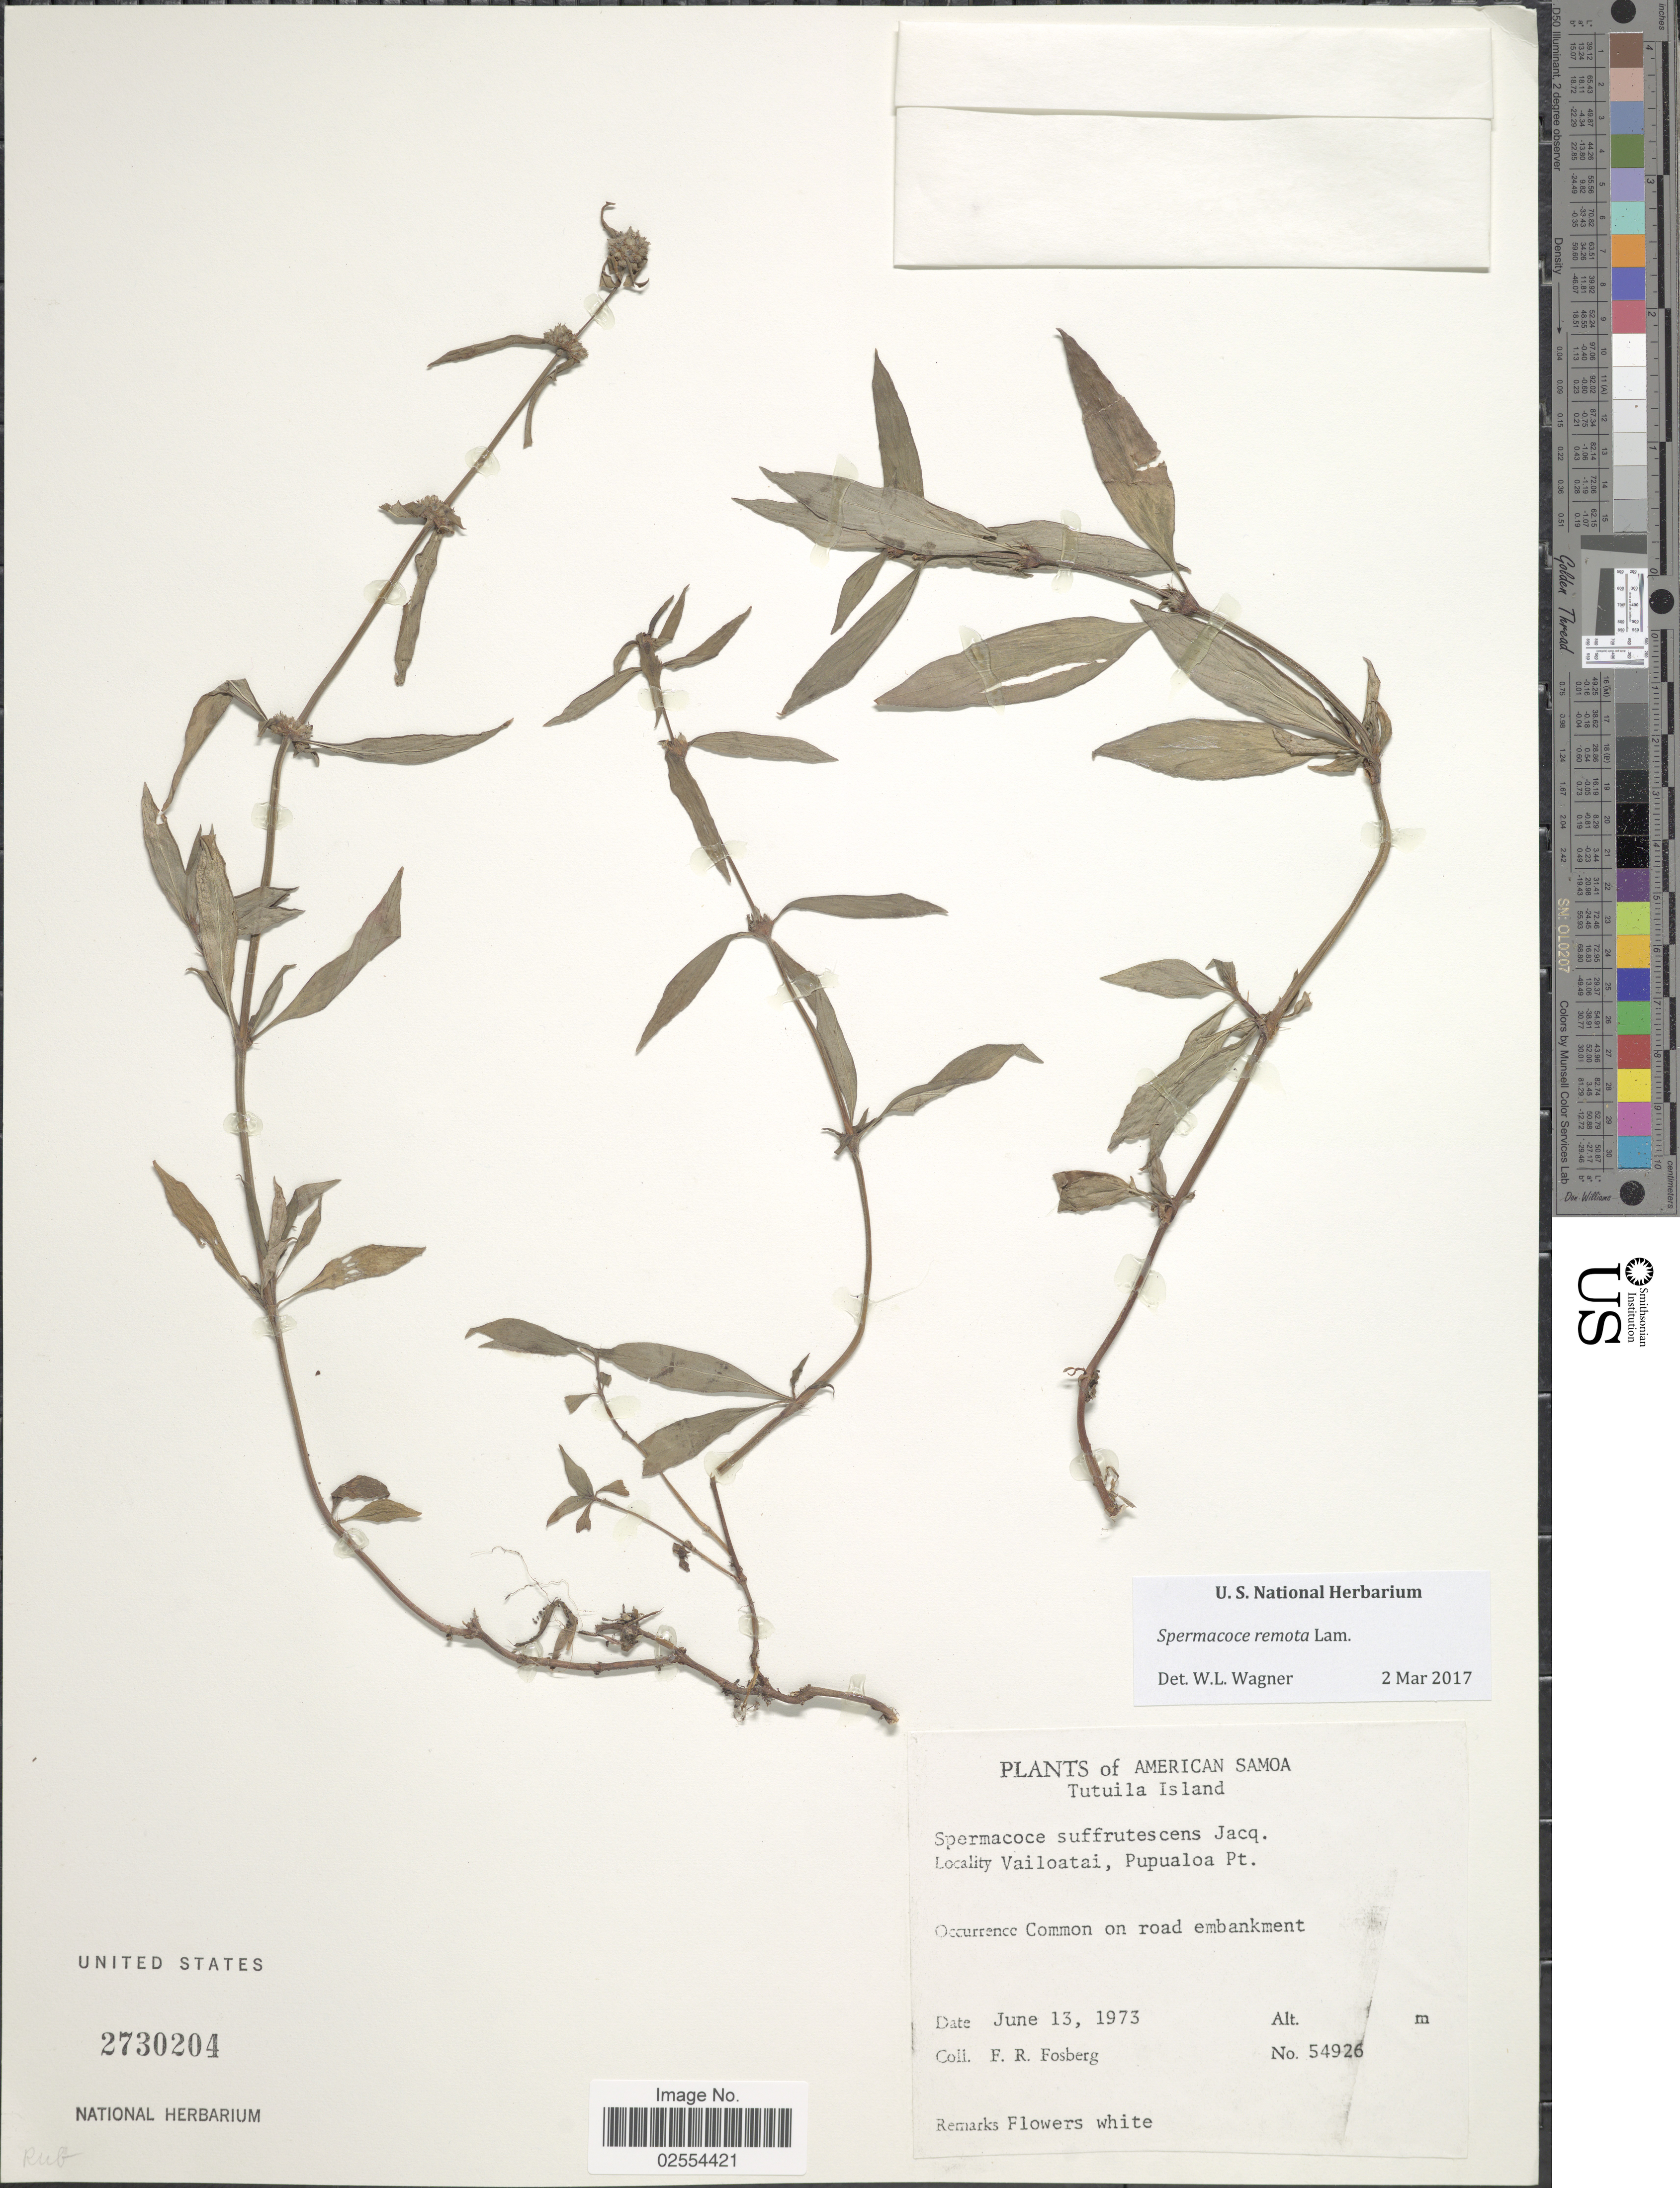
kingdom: Plantae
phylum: Tracheophyta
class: Magnoliopsida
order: Gentianales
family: Rubiaceae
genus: Spermacoce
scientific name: Spermacoce remota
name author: Lam.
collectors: F. R. Fosberg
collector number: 54926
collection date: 1973-06-13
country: American Samoa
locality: Tutuila Island, Vailoatai, Pupualoa Pt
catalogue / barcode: US 2730204